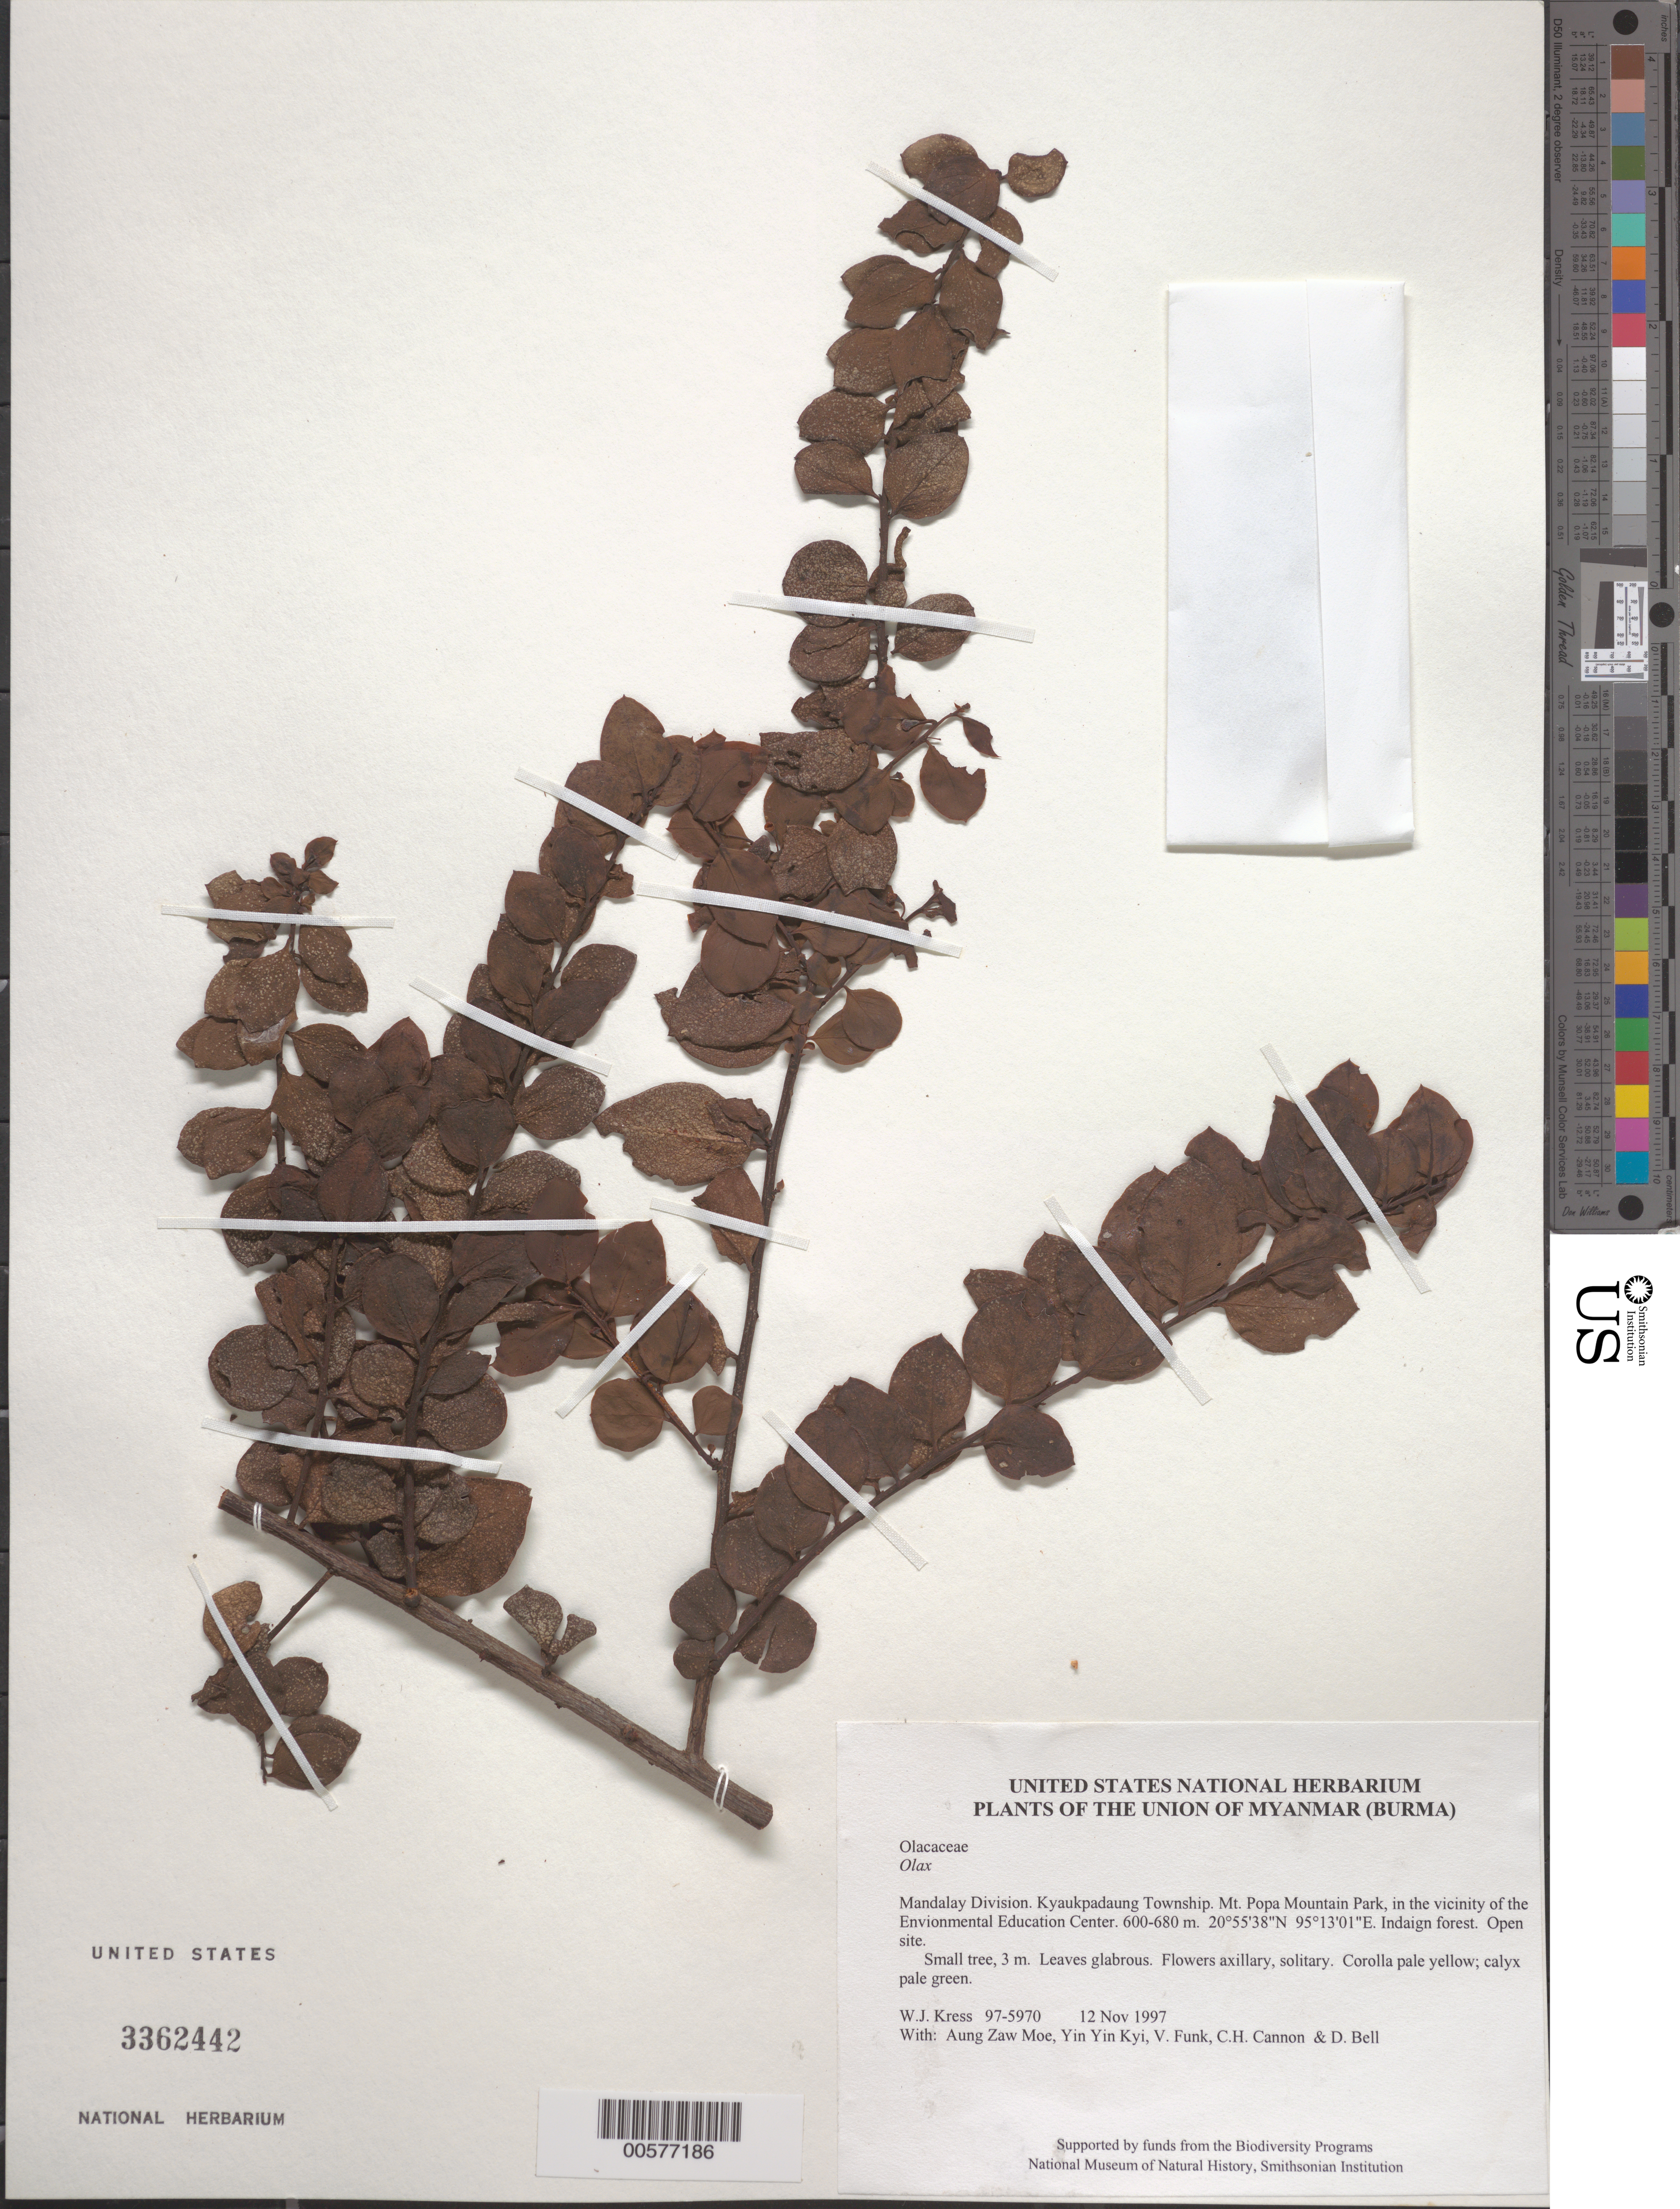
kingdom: Plantae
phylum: Tracheophyta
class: Magnoliopsida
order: Santalales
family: Olacaceae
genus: Olax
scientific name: Olax sp.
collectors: W. J. Kress, Aung Zaw Moe, Yin Yin Kyi, V. Funk, C. H. Cannon & D. A. Bell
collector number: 97-5970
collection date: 1997-11-12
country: Myanmar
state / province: Mandalay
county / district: Kyaukpadaung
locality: Mt. Popa Mountain Park, in the vicinity of the Envionmental Education Center.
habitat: Indaign forest. Open site.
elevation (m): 600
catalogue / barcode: US 3362442